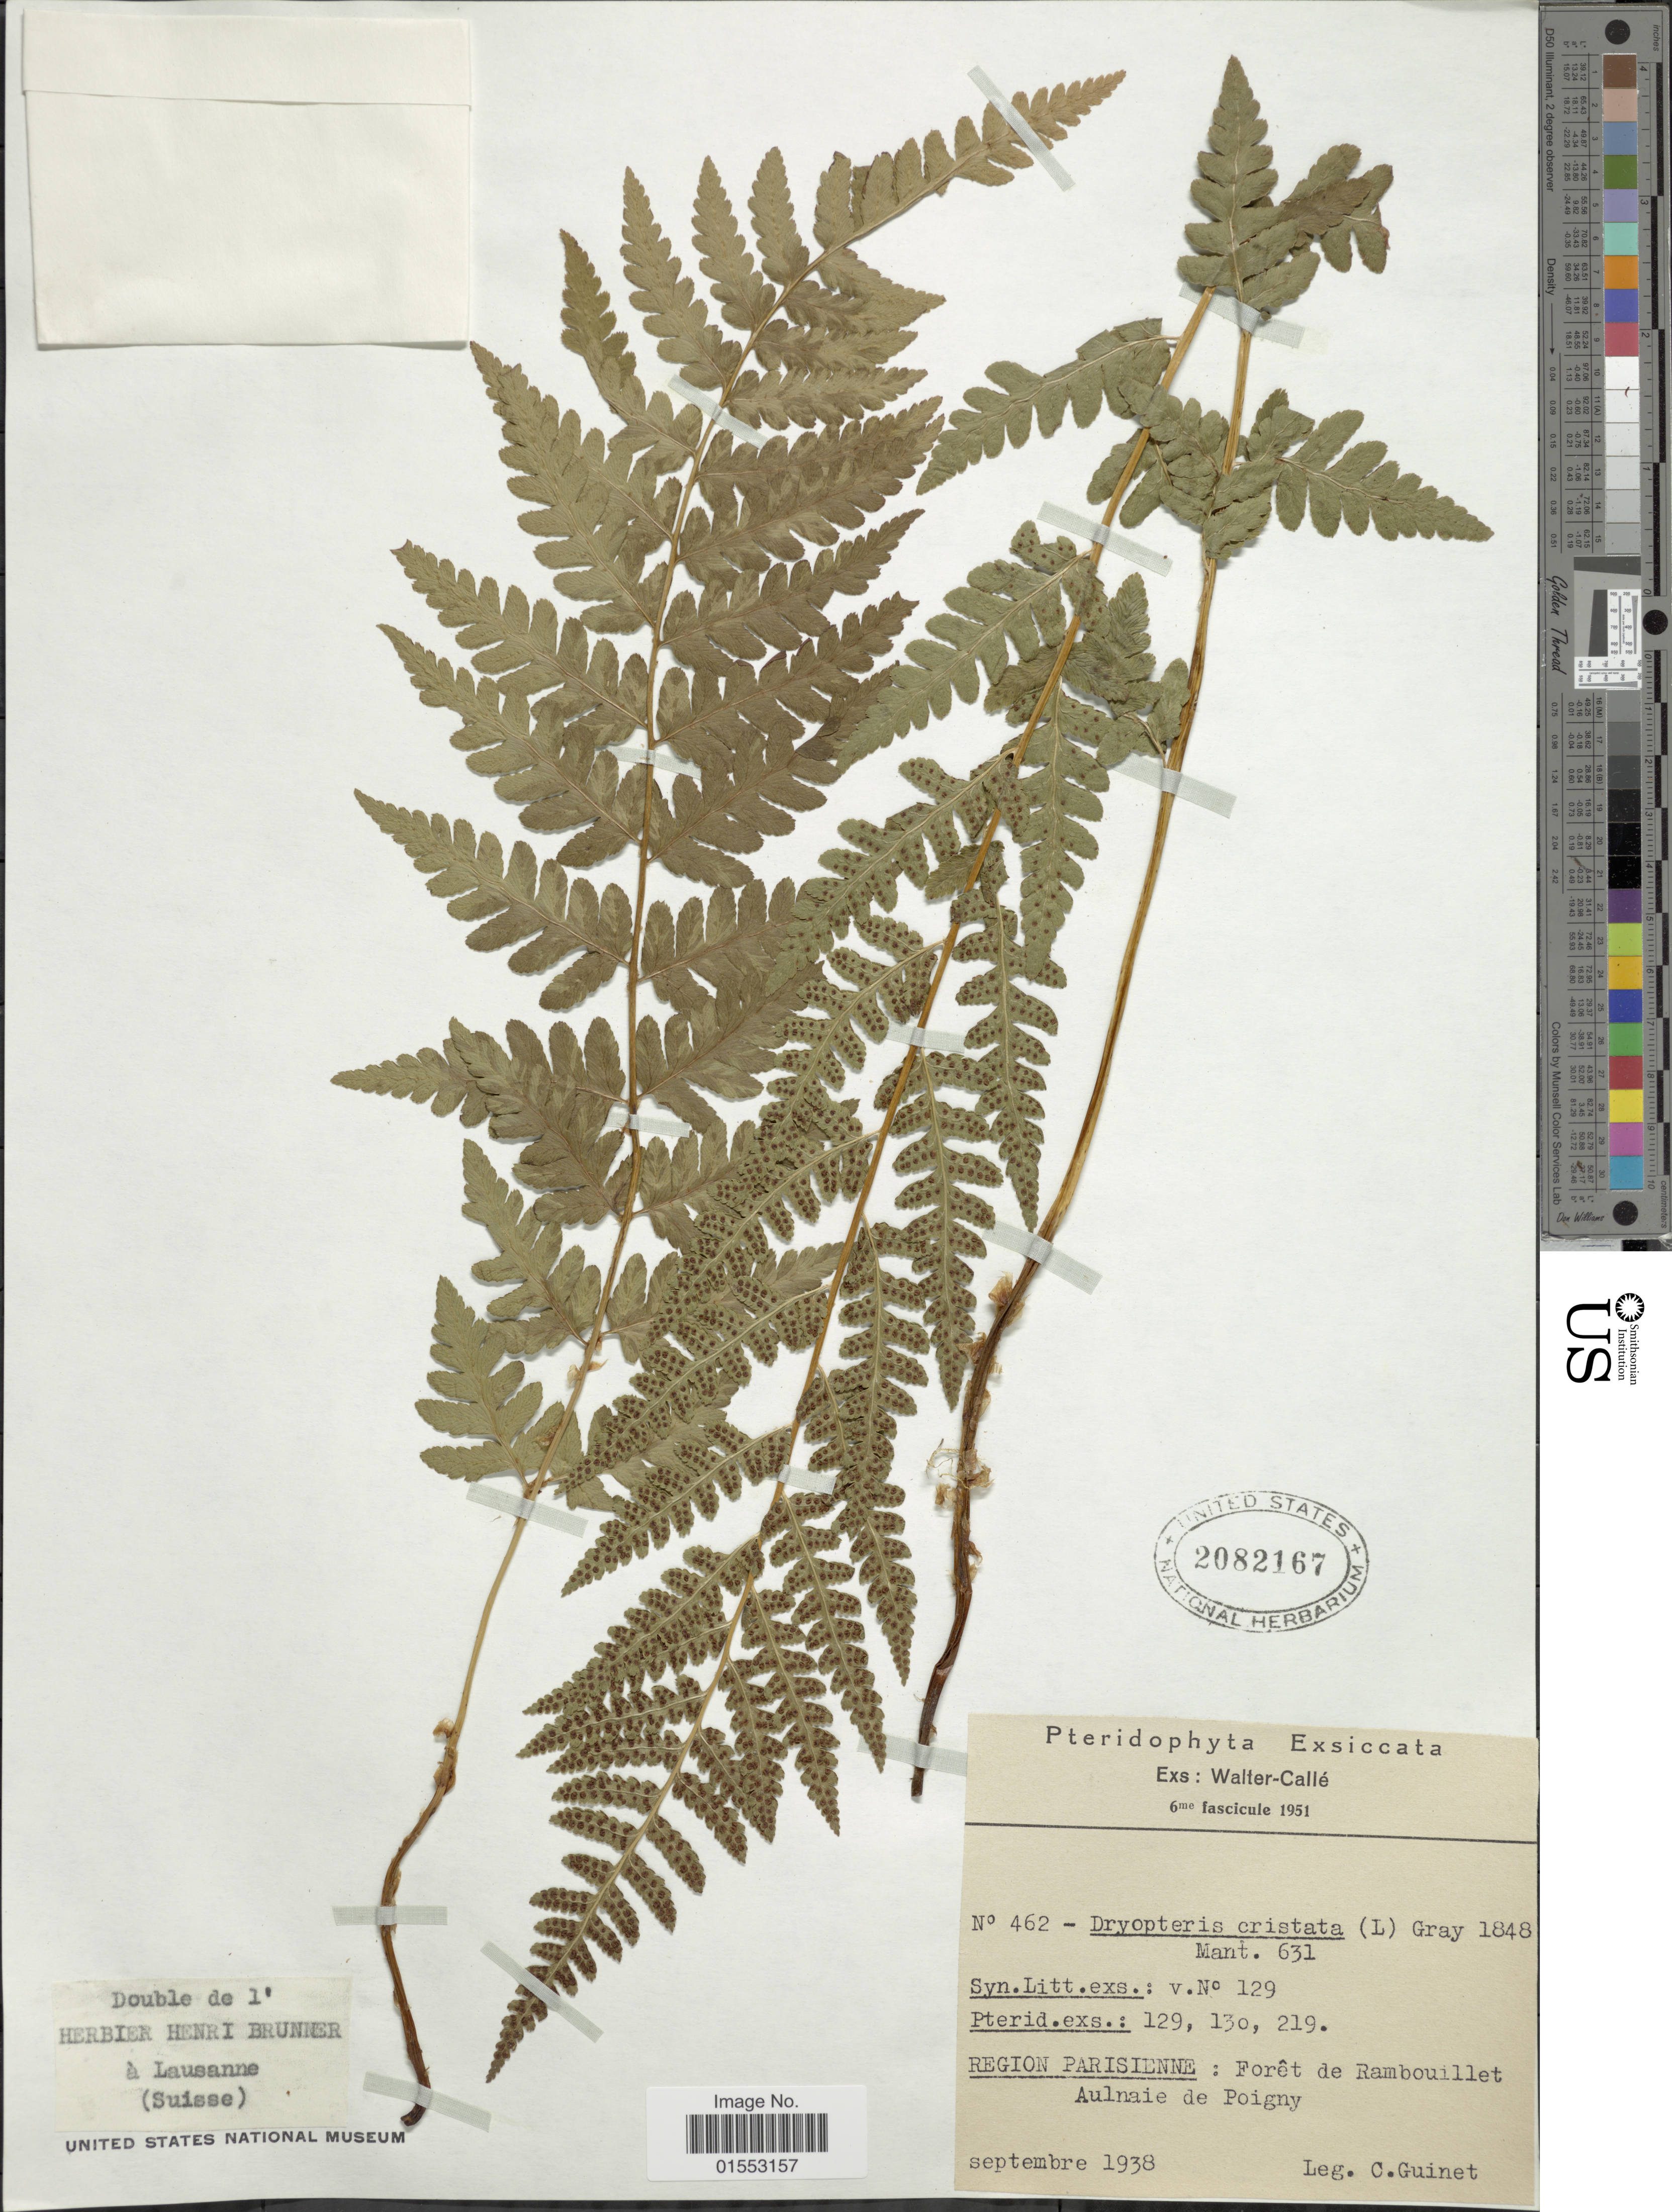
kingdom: Plantae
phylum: Tracheophyta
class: Polypodiopsida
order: Polypodiales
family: Dryopteridaceae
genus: Dryopteris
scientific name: Dryopteris cristata var. spinulosa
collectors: C. Guinet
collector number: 462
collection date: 1938-09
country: France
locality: Region Parisienne: Foret de Ramboullet Aulnaie de Poigny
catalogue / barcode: US 2082167